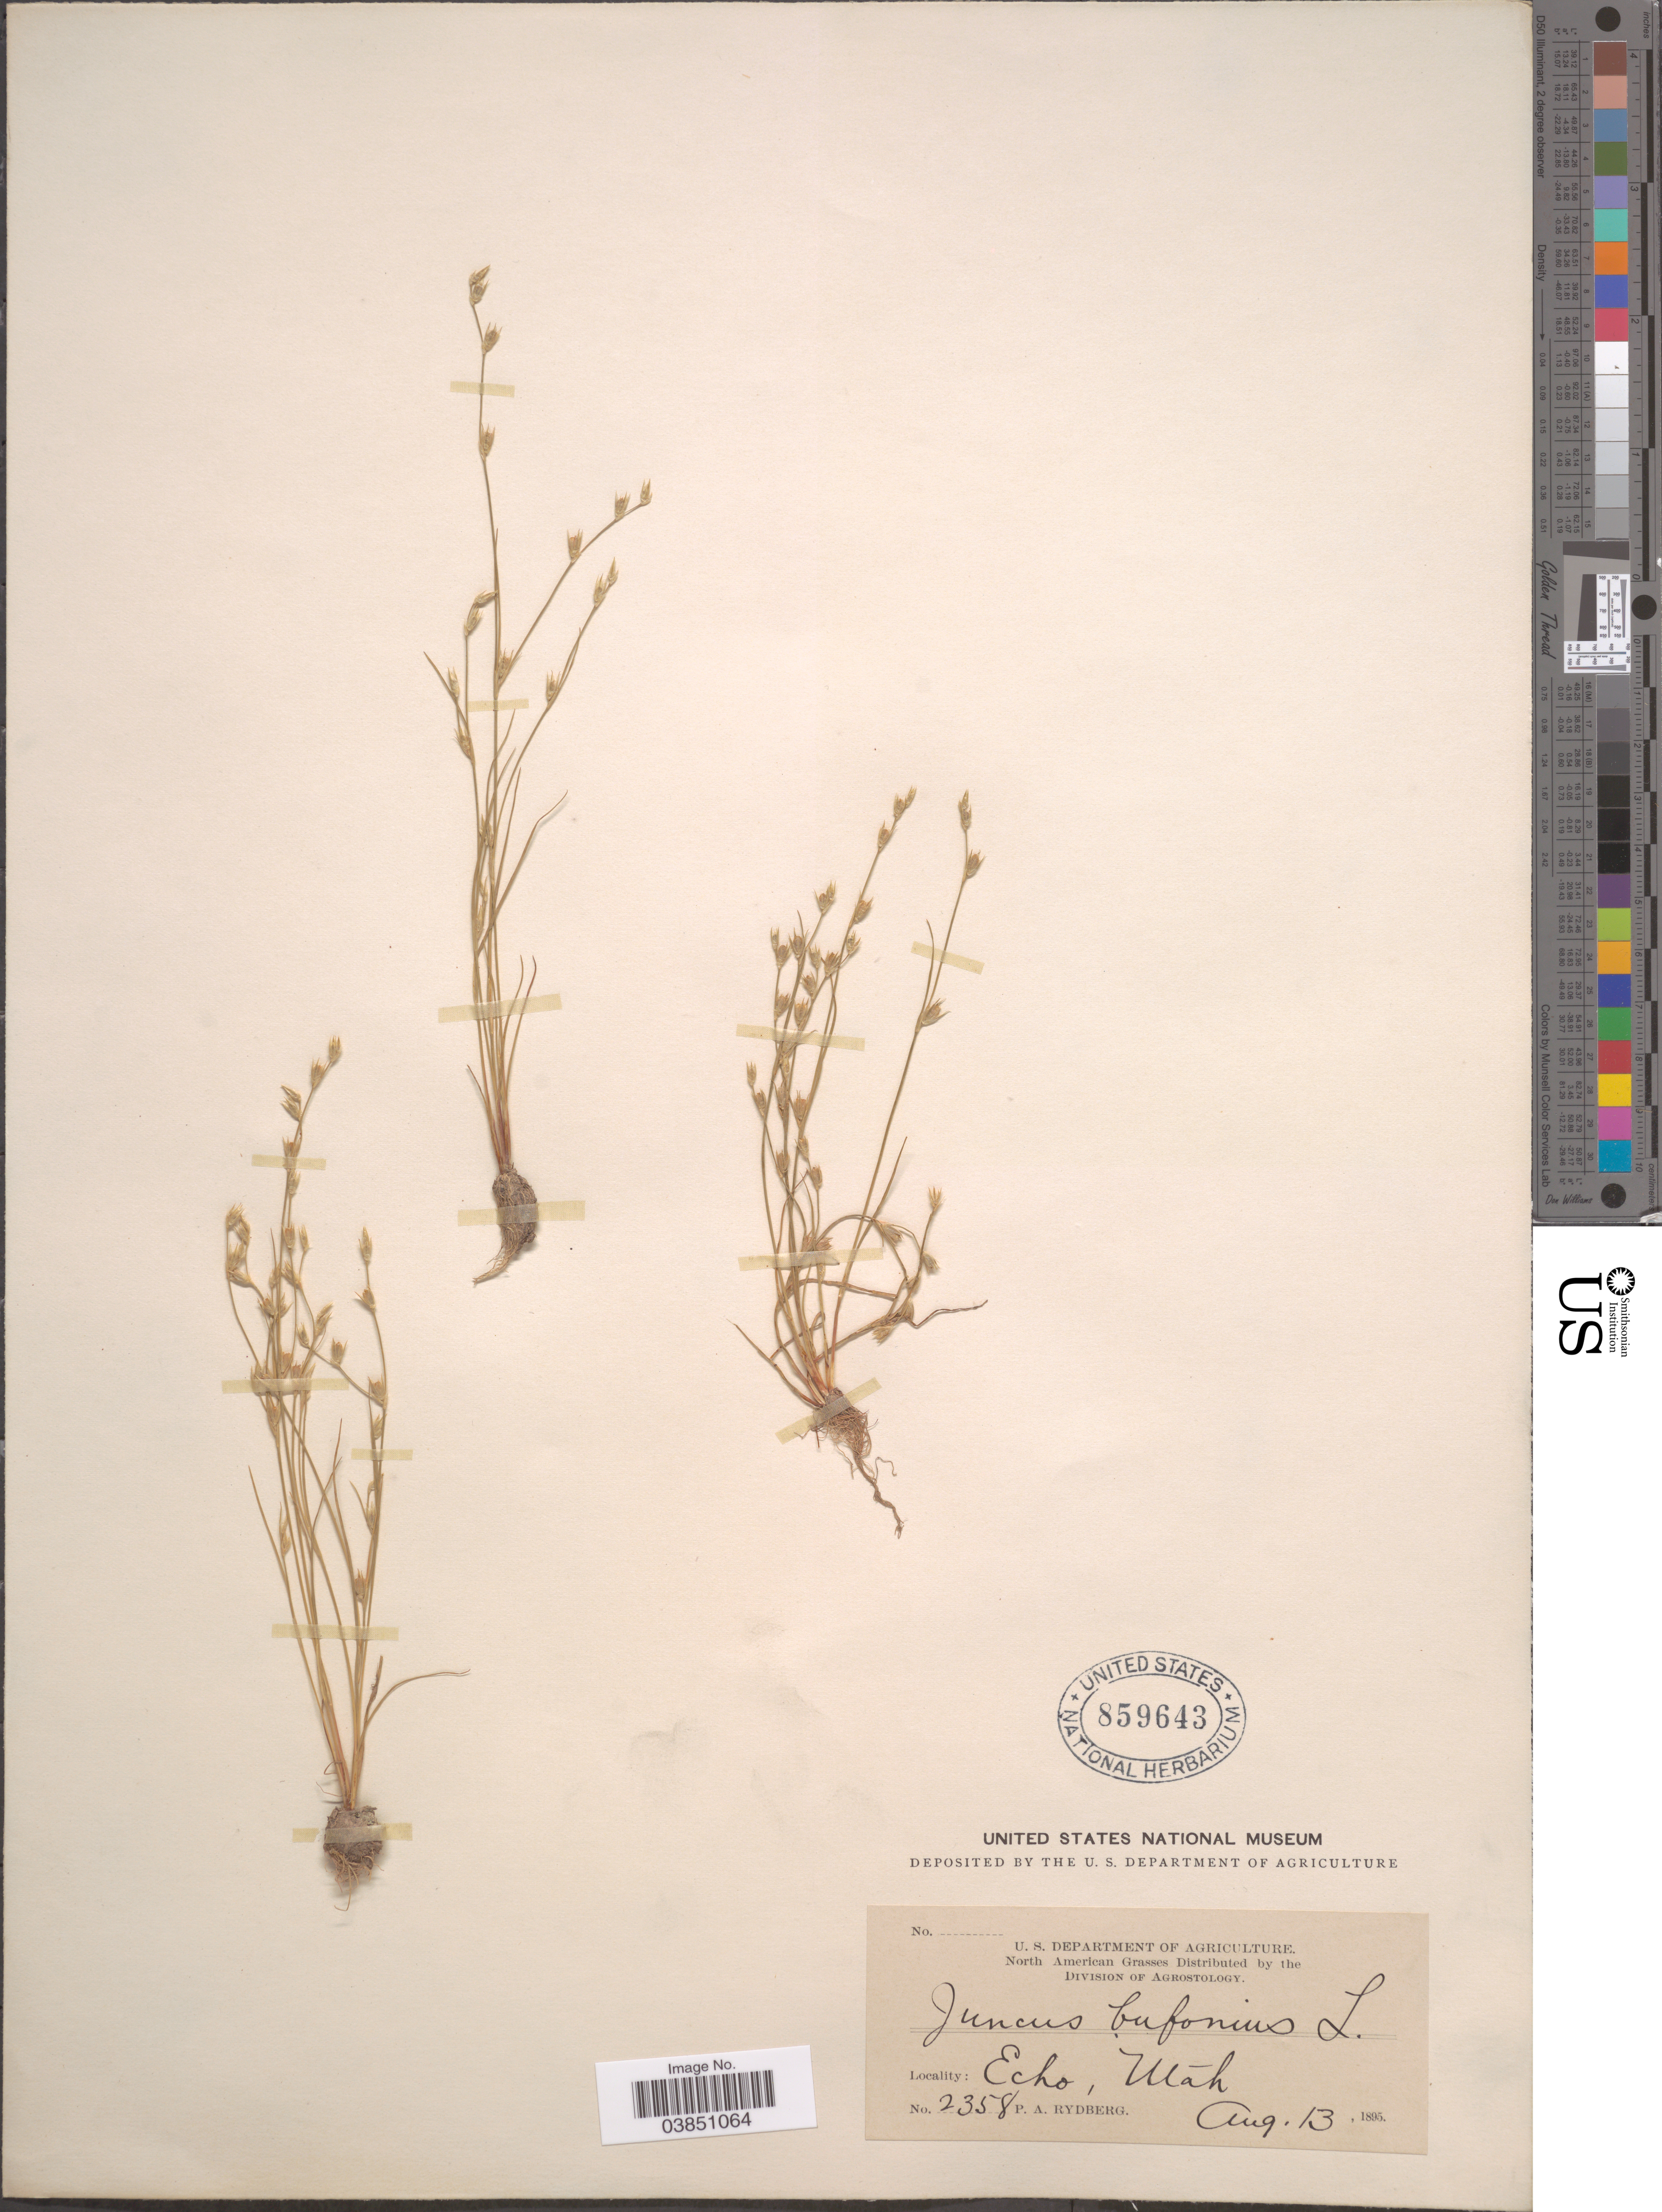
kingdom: Plantae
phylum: Tracheophyta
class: Liliopsida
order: Poales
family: Juncaceae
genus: Juncus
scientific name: Juncus bufonius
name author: L.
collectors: P. A. Rydberg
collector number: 2358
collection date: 1895-08-13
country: United States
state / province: Utah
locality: Echo.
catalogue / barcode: US 859643